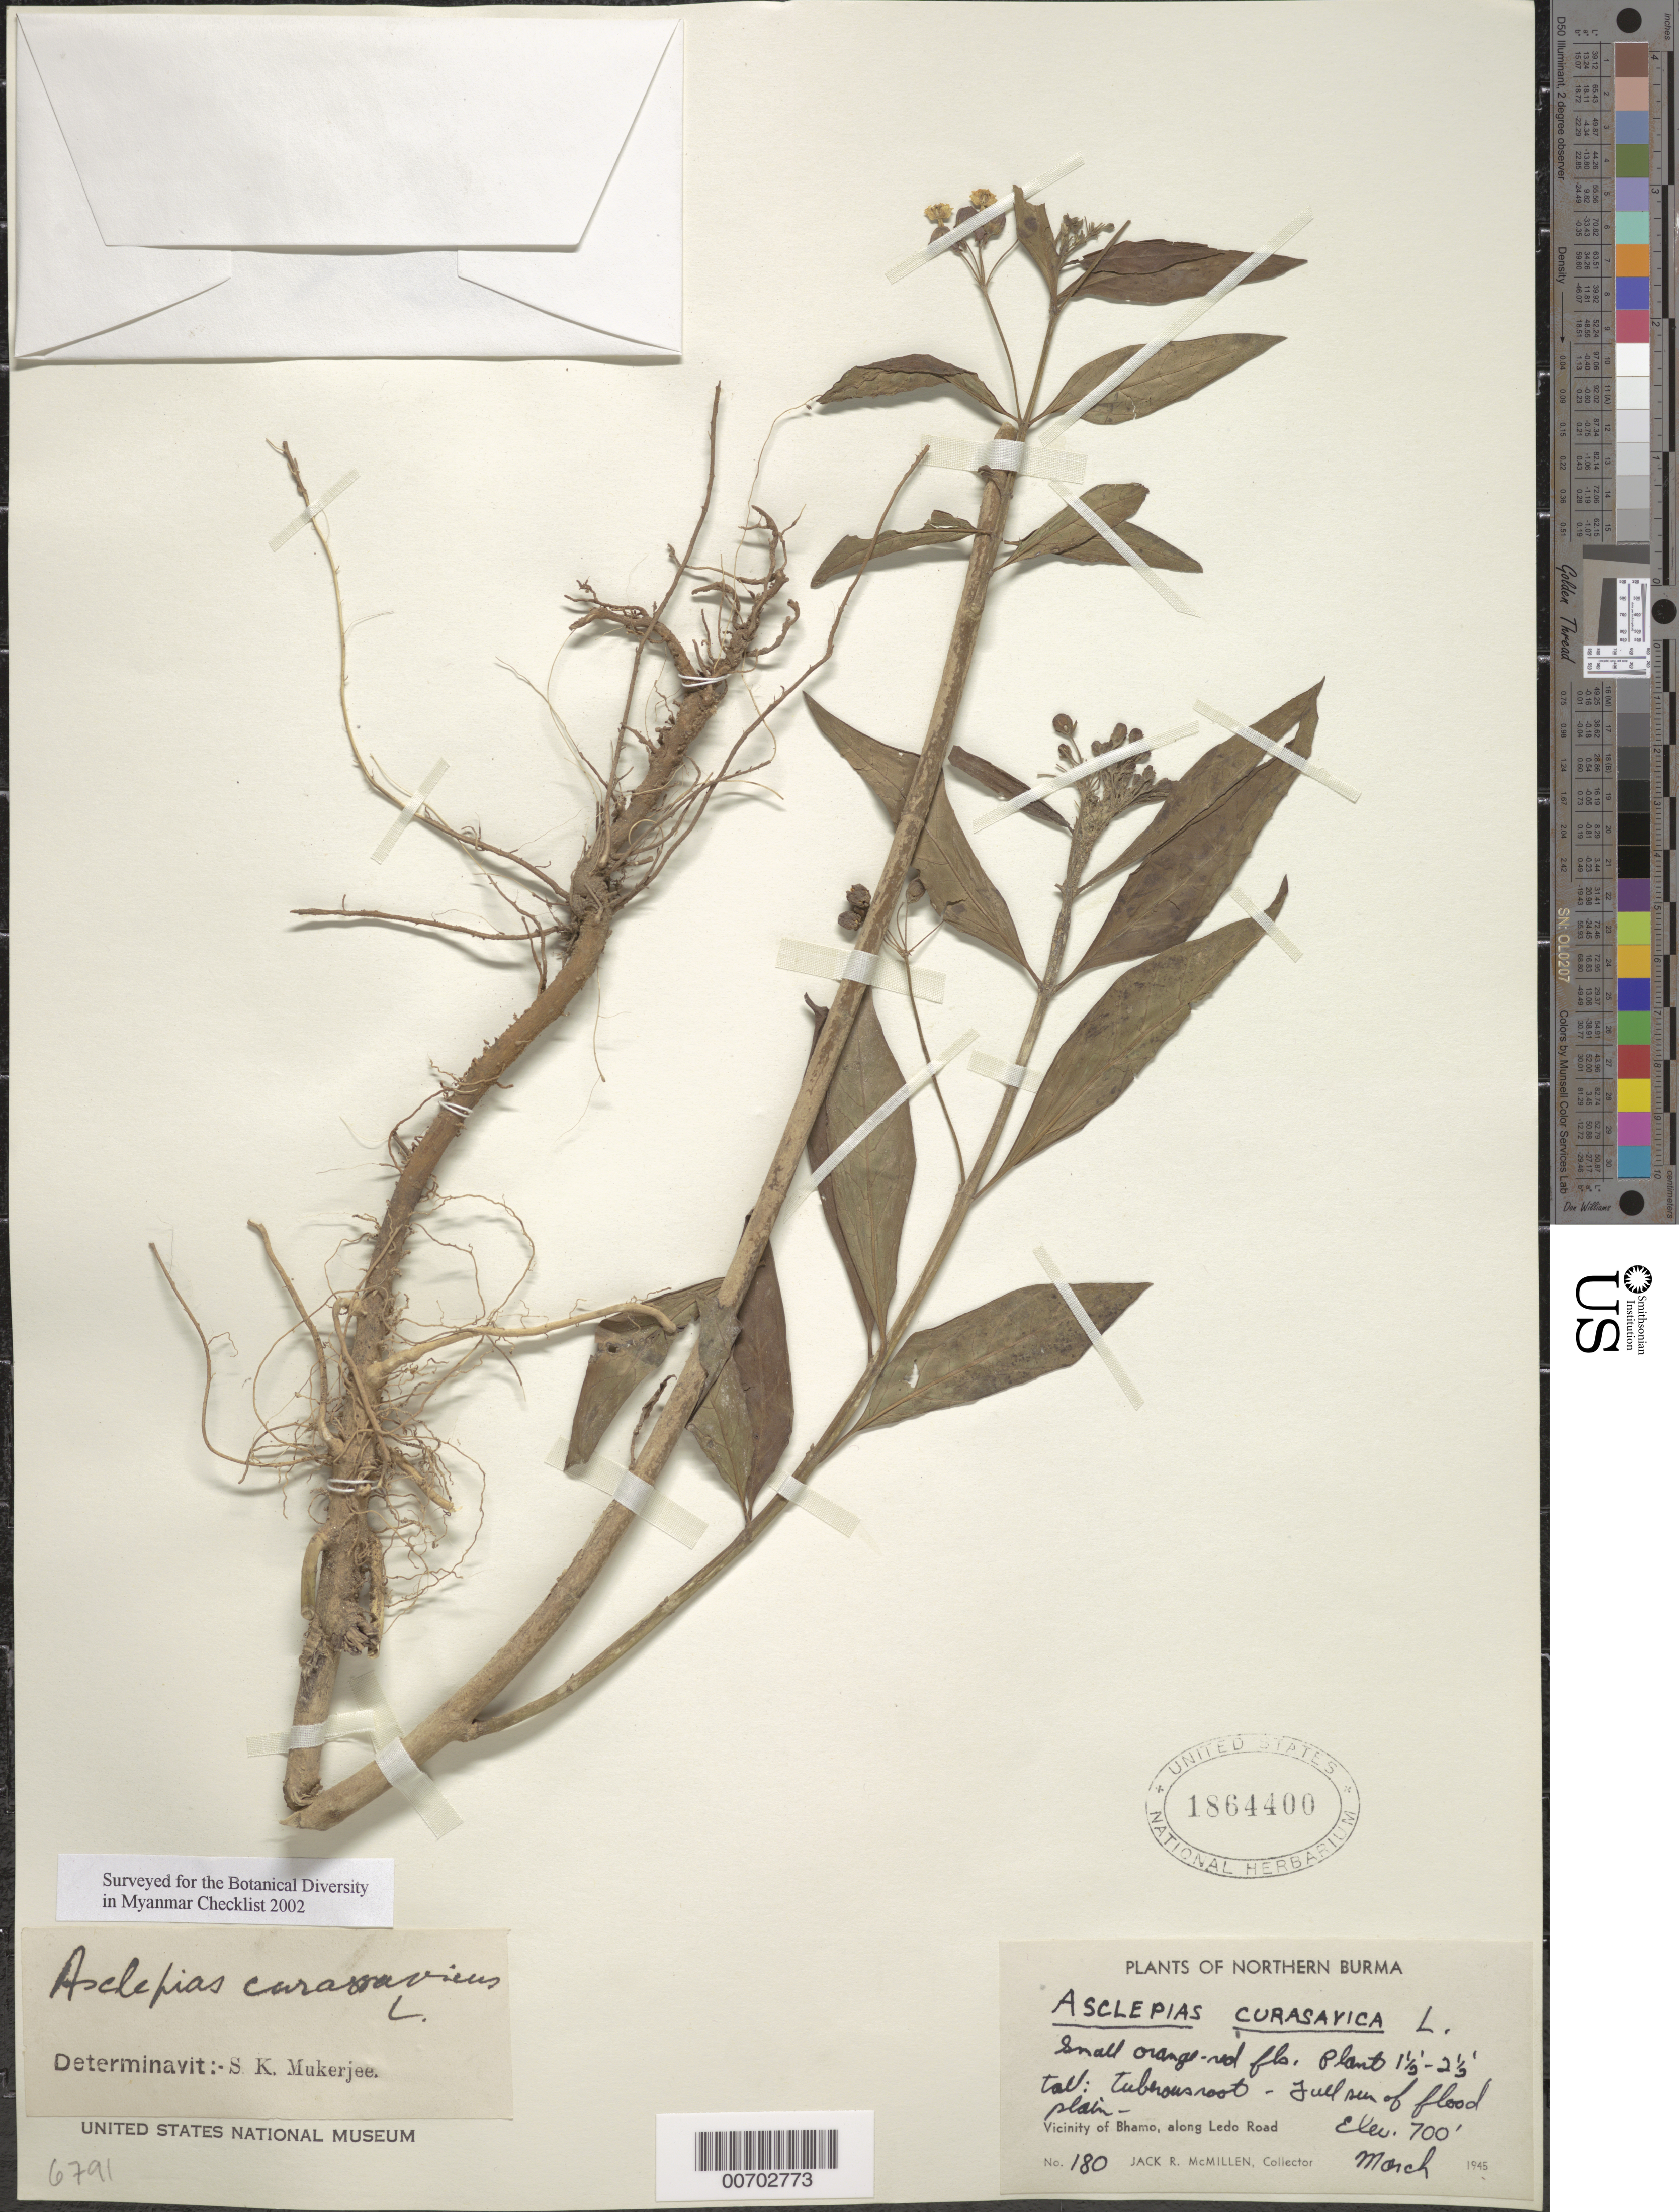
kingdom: Plantae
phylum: Tracheophyta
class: Magnoliopsida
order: Gentianales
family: Apocynaceae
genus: Asclepias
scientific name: Asclepias curassavica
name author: L.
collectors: J. McMillen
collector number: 180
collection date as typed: Mar 1945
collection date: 1945-03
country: Myanmar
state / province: Kachin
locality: Bhamo, along Ledo Road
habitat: Full sun of flood plain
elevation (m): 213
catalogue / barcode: US 1864400